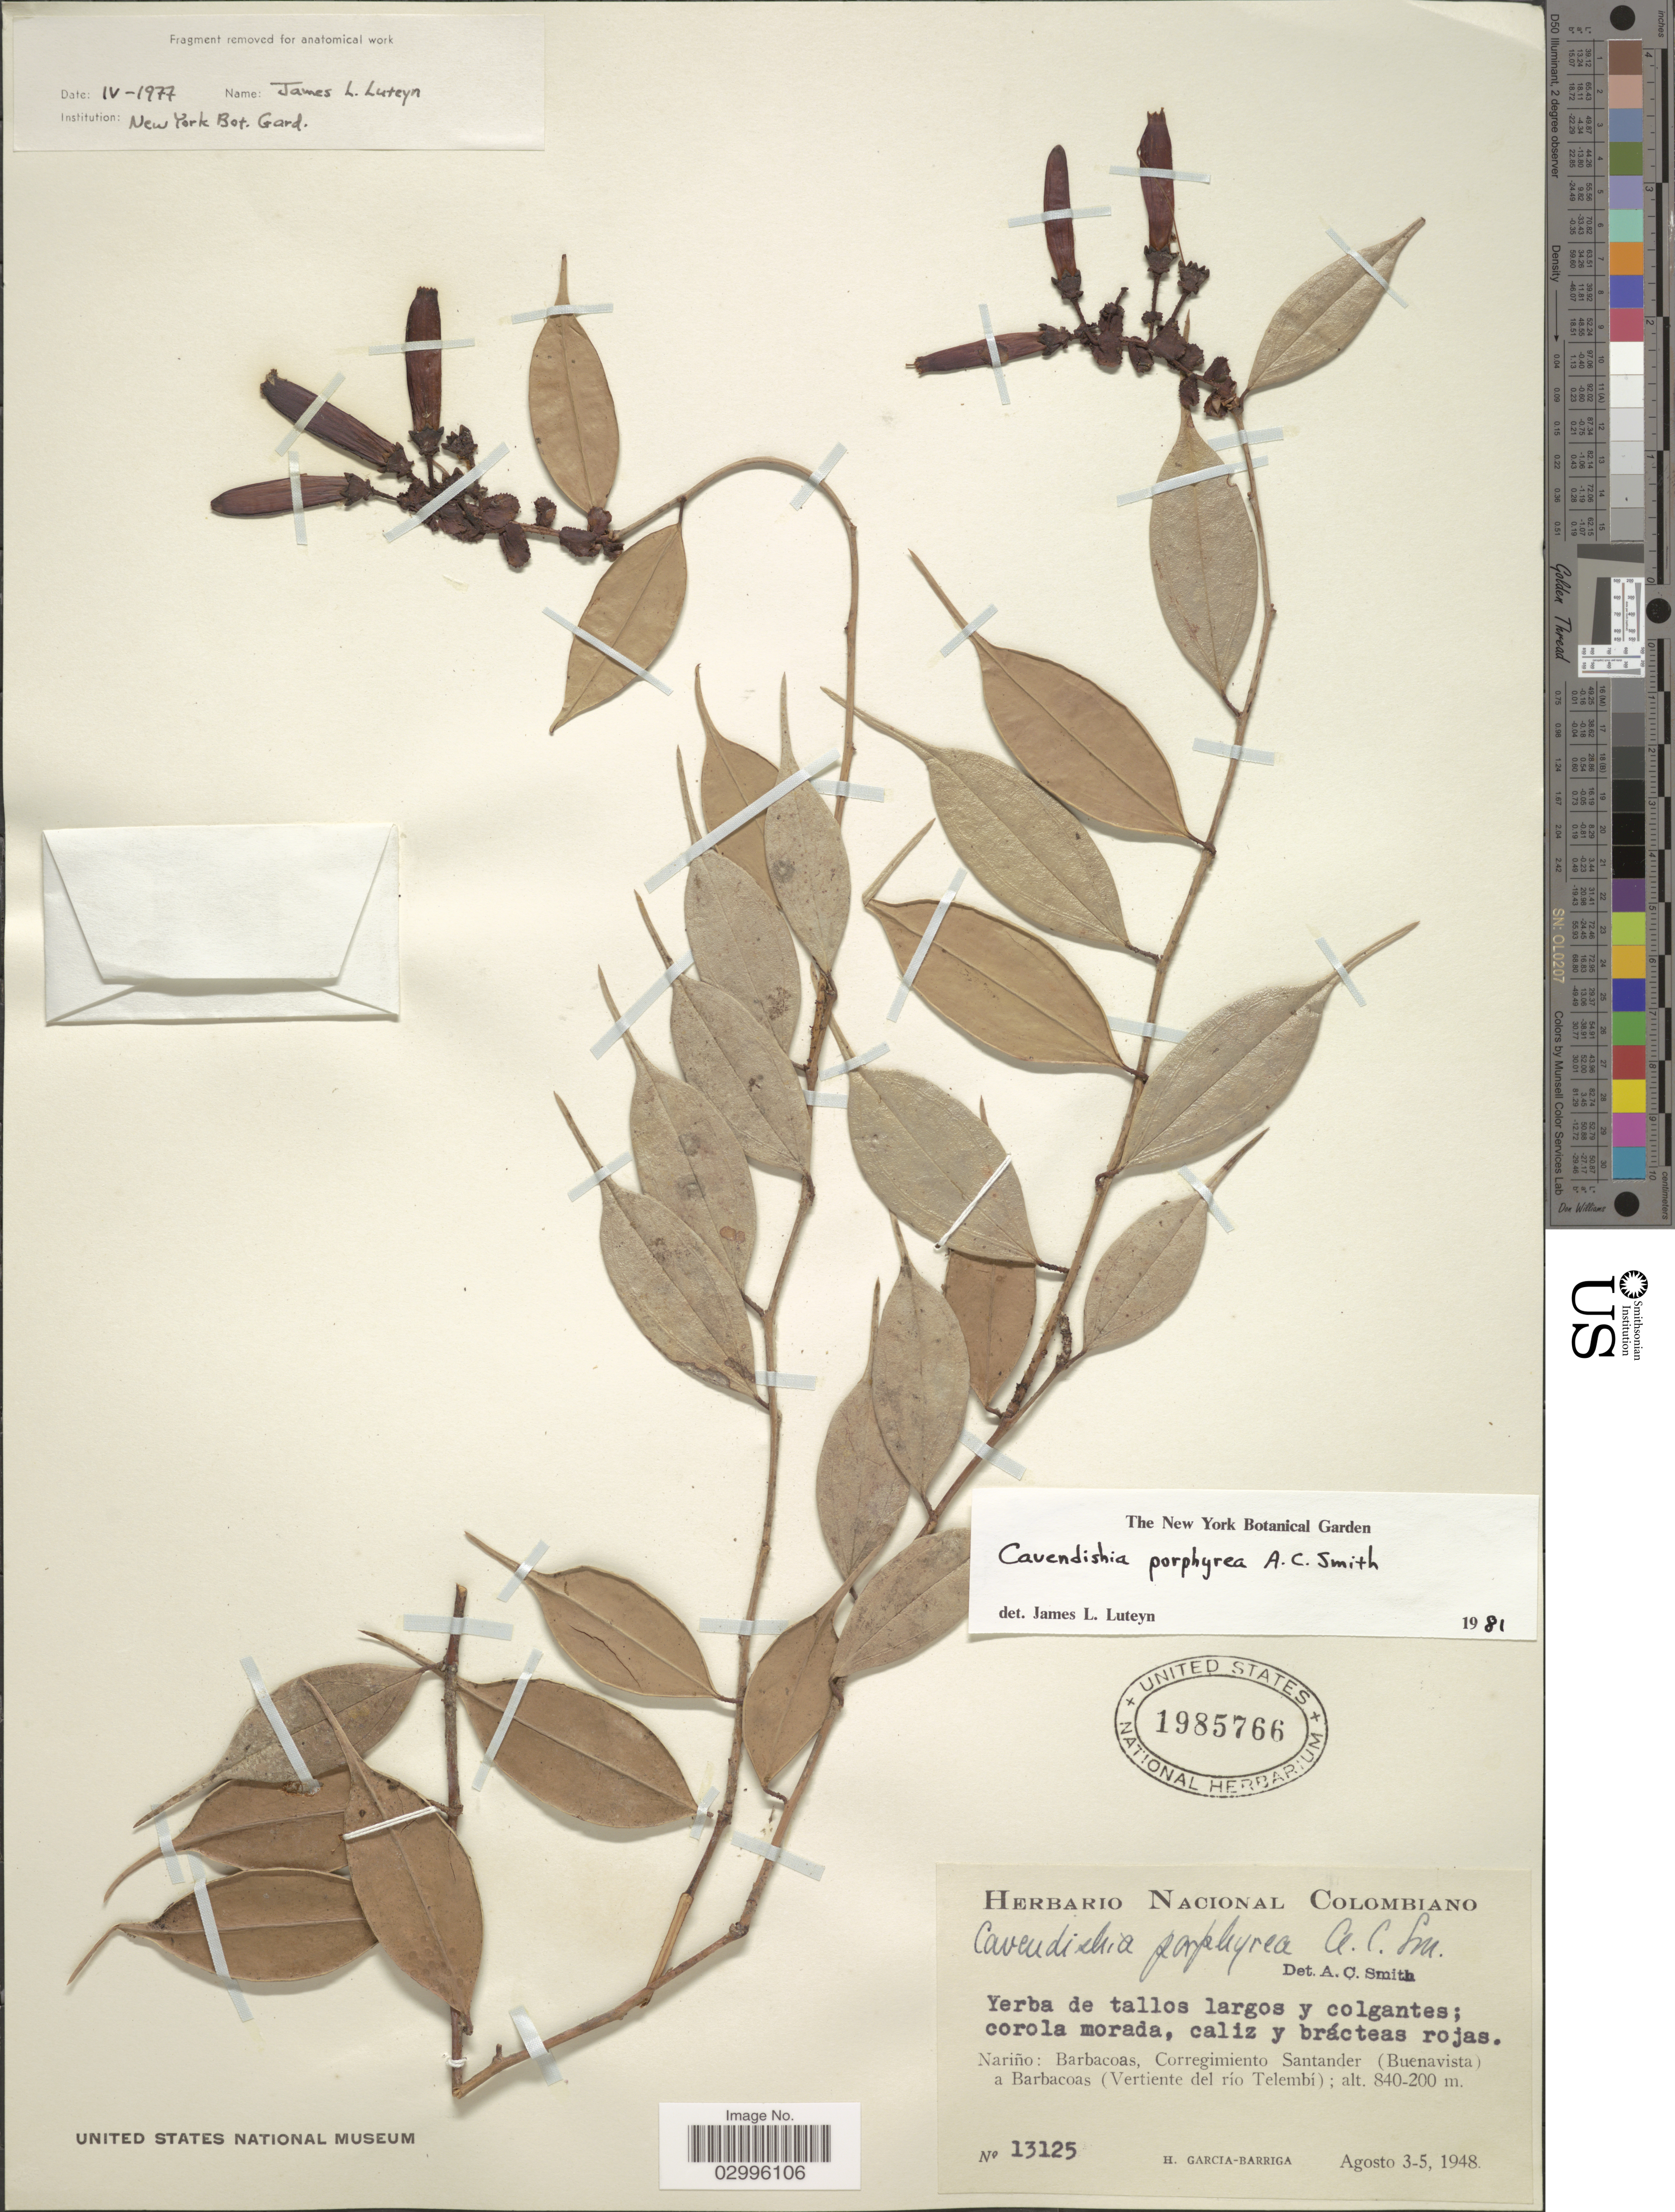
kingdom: Plantae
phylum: Tracheophyta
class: Magnoliopsida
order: Ericales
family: Ericaceae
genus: Cavendishia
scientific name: Cavendishia porphyrea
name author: A.C. Sm.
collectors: H. García Barriga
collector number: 13125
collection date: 1948-08-03/1948-08-05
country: Colombia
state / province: Nariño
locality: Barbacoas, Corregimiento Santander (Buenavista) a Barbacoas (Vertiente del río Telembí).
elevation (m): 200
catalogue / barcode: US 1985766